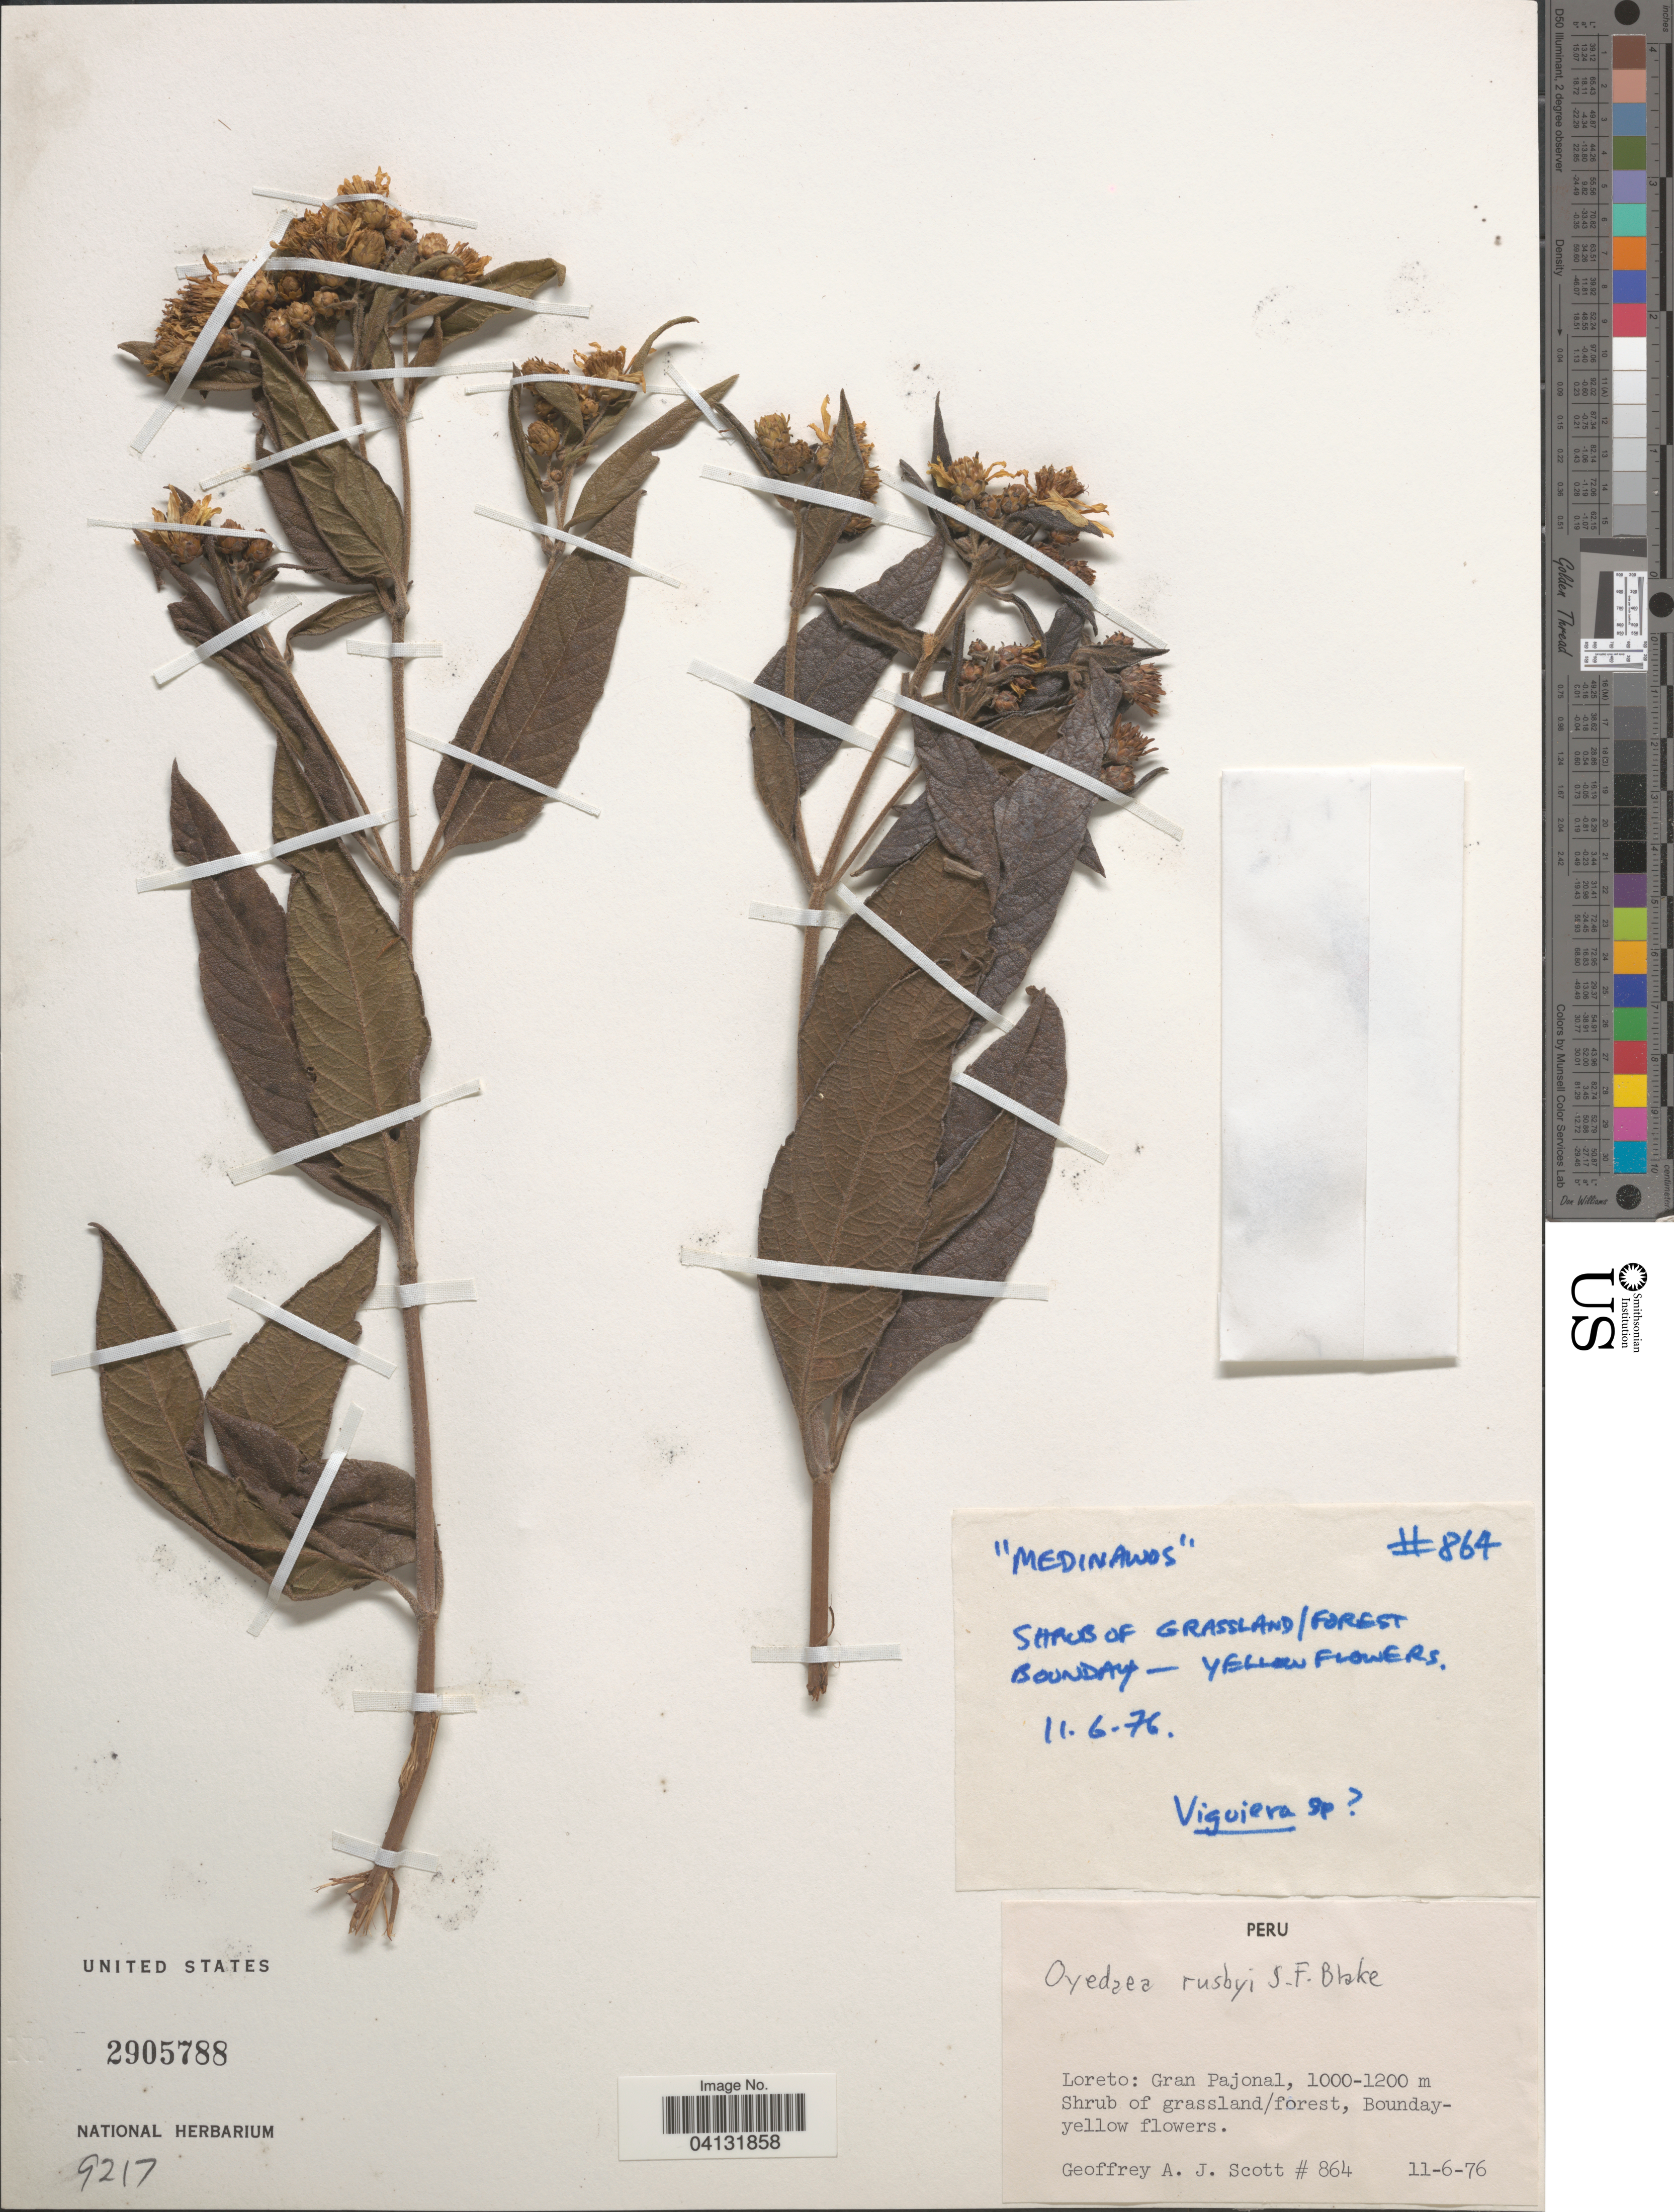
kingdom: Plantae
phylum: Tracheophyta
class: Magnoliopsida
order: Asterales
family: Asteraceae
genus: Viguiera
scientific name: Viguiera sp.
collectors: G. Scott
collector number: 864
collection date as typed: Transcribed d/m/y: 11/6/76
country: Peru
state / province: Loreto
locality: Gran Pajonal.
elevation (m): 1000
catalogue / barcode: US 2905788